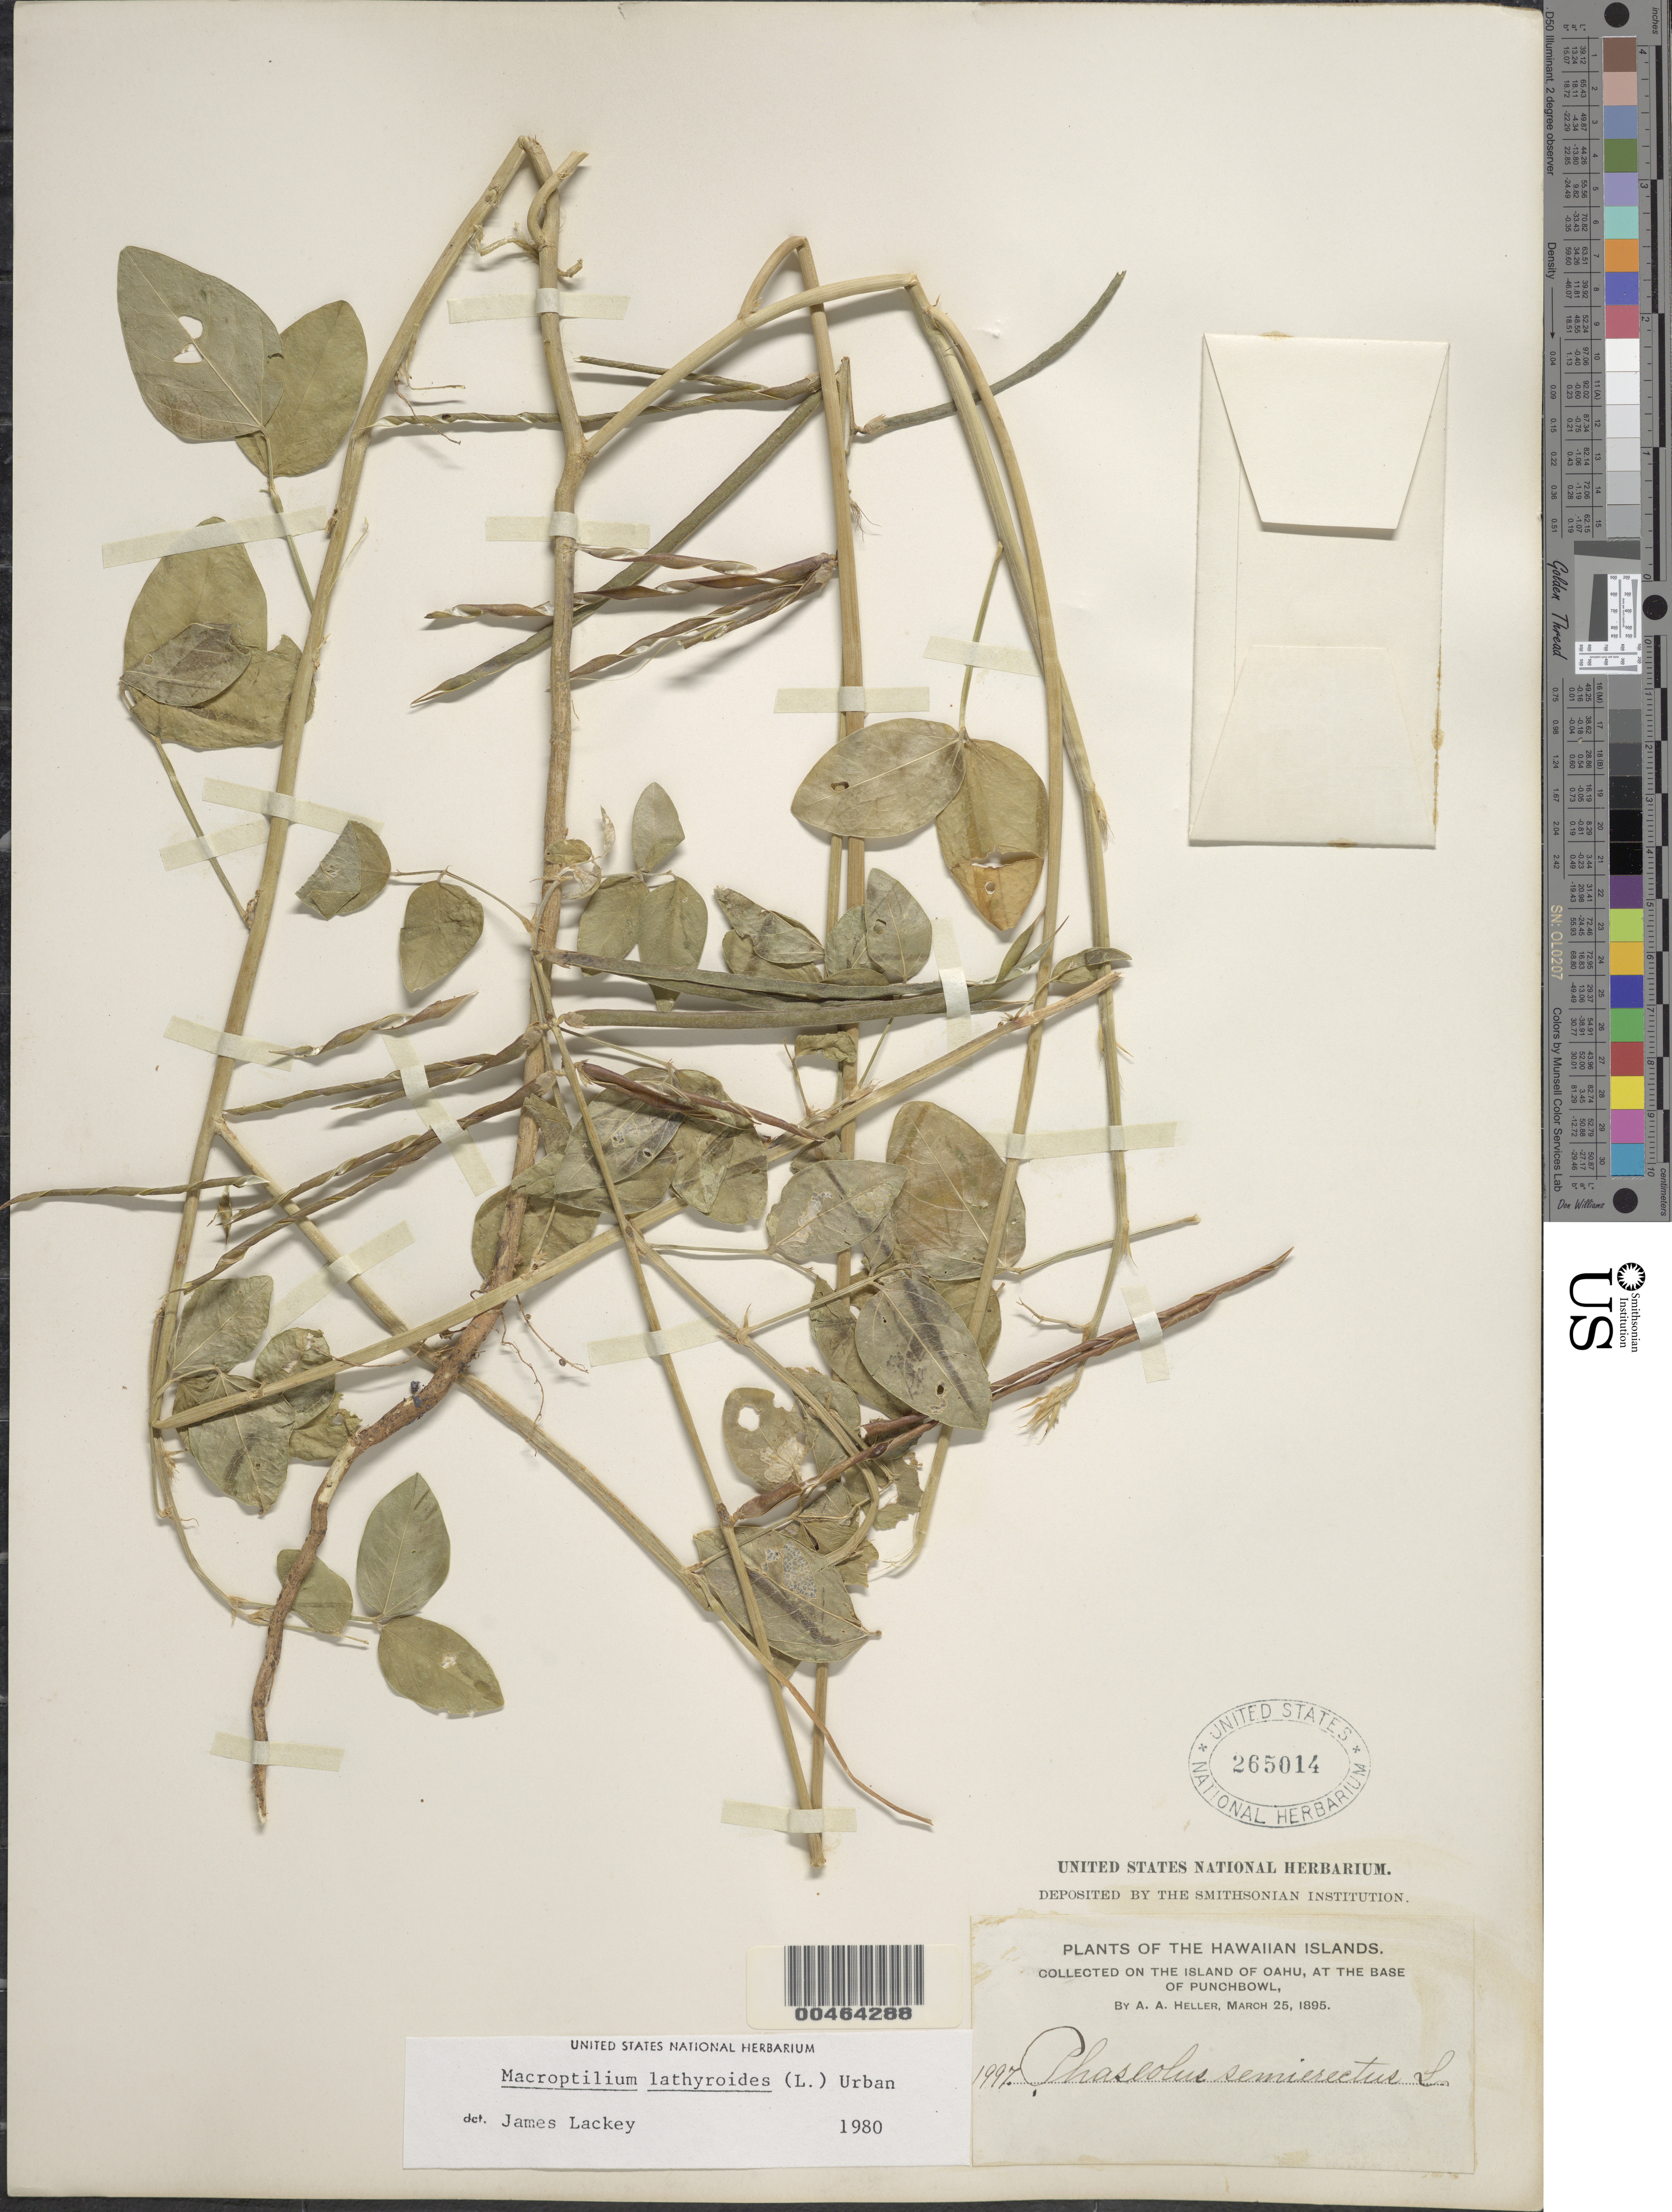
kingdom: Plantae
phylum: Tracheophyta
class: Magnoliopsida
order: Fabales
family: Fabaceae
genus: Macroptilium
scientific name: Macroptilium lathyroides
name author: (L.) Urb.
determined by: Lackey, J.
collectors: A. A. Heller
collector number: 1997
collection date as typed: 25 Mar 1895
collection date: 1895-03-25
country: United States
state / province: Hawaii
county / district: Honolulu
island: Oahu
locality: At the base of Punchbowl.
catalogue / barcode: US 265014